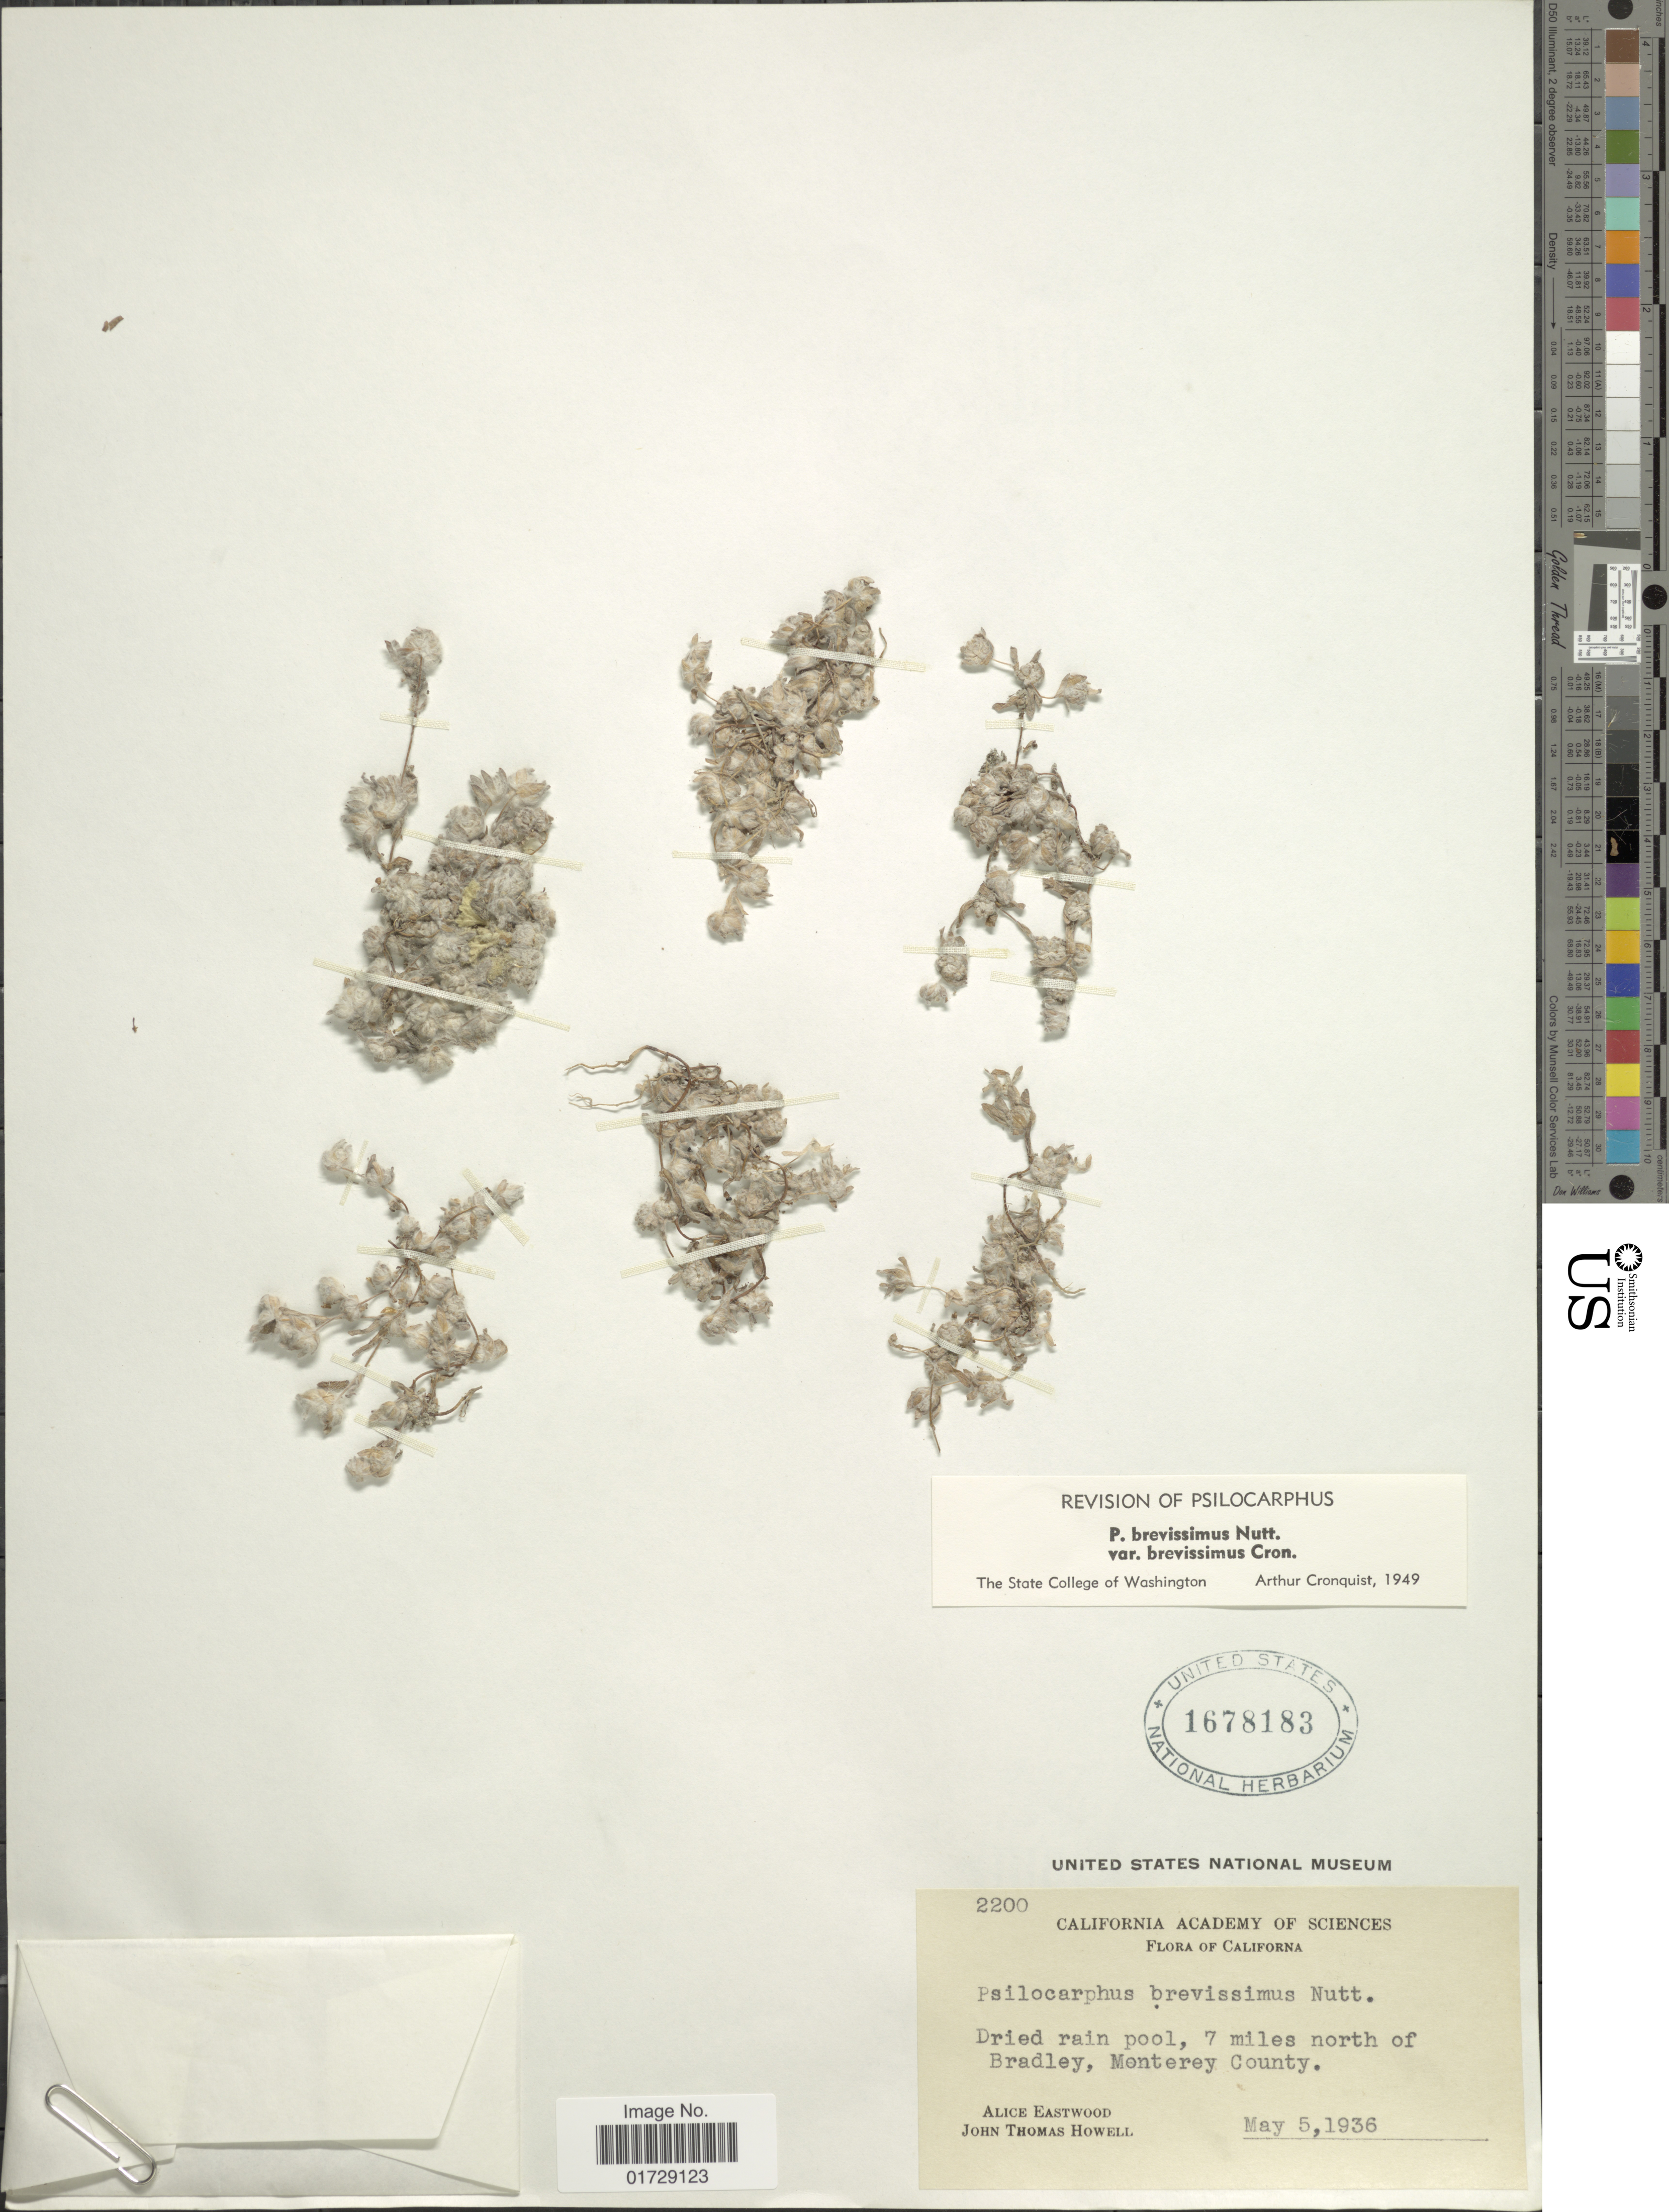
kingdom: Plantae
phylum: Tracheophyta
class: Magnoliopsida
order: Asterales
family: Asteraceae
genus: Psilocarphus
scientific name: Psilocarphus brevissimus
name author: Nutt.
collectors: A. Eastwood & J. T. Howell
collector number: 2200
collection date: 1936-05-05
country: United States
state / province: California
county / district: Monterey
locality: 7 miles north of Bradley, Monterey County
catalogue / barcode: US 1678183